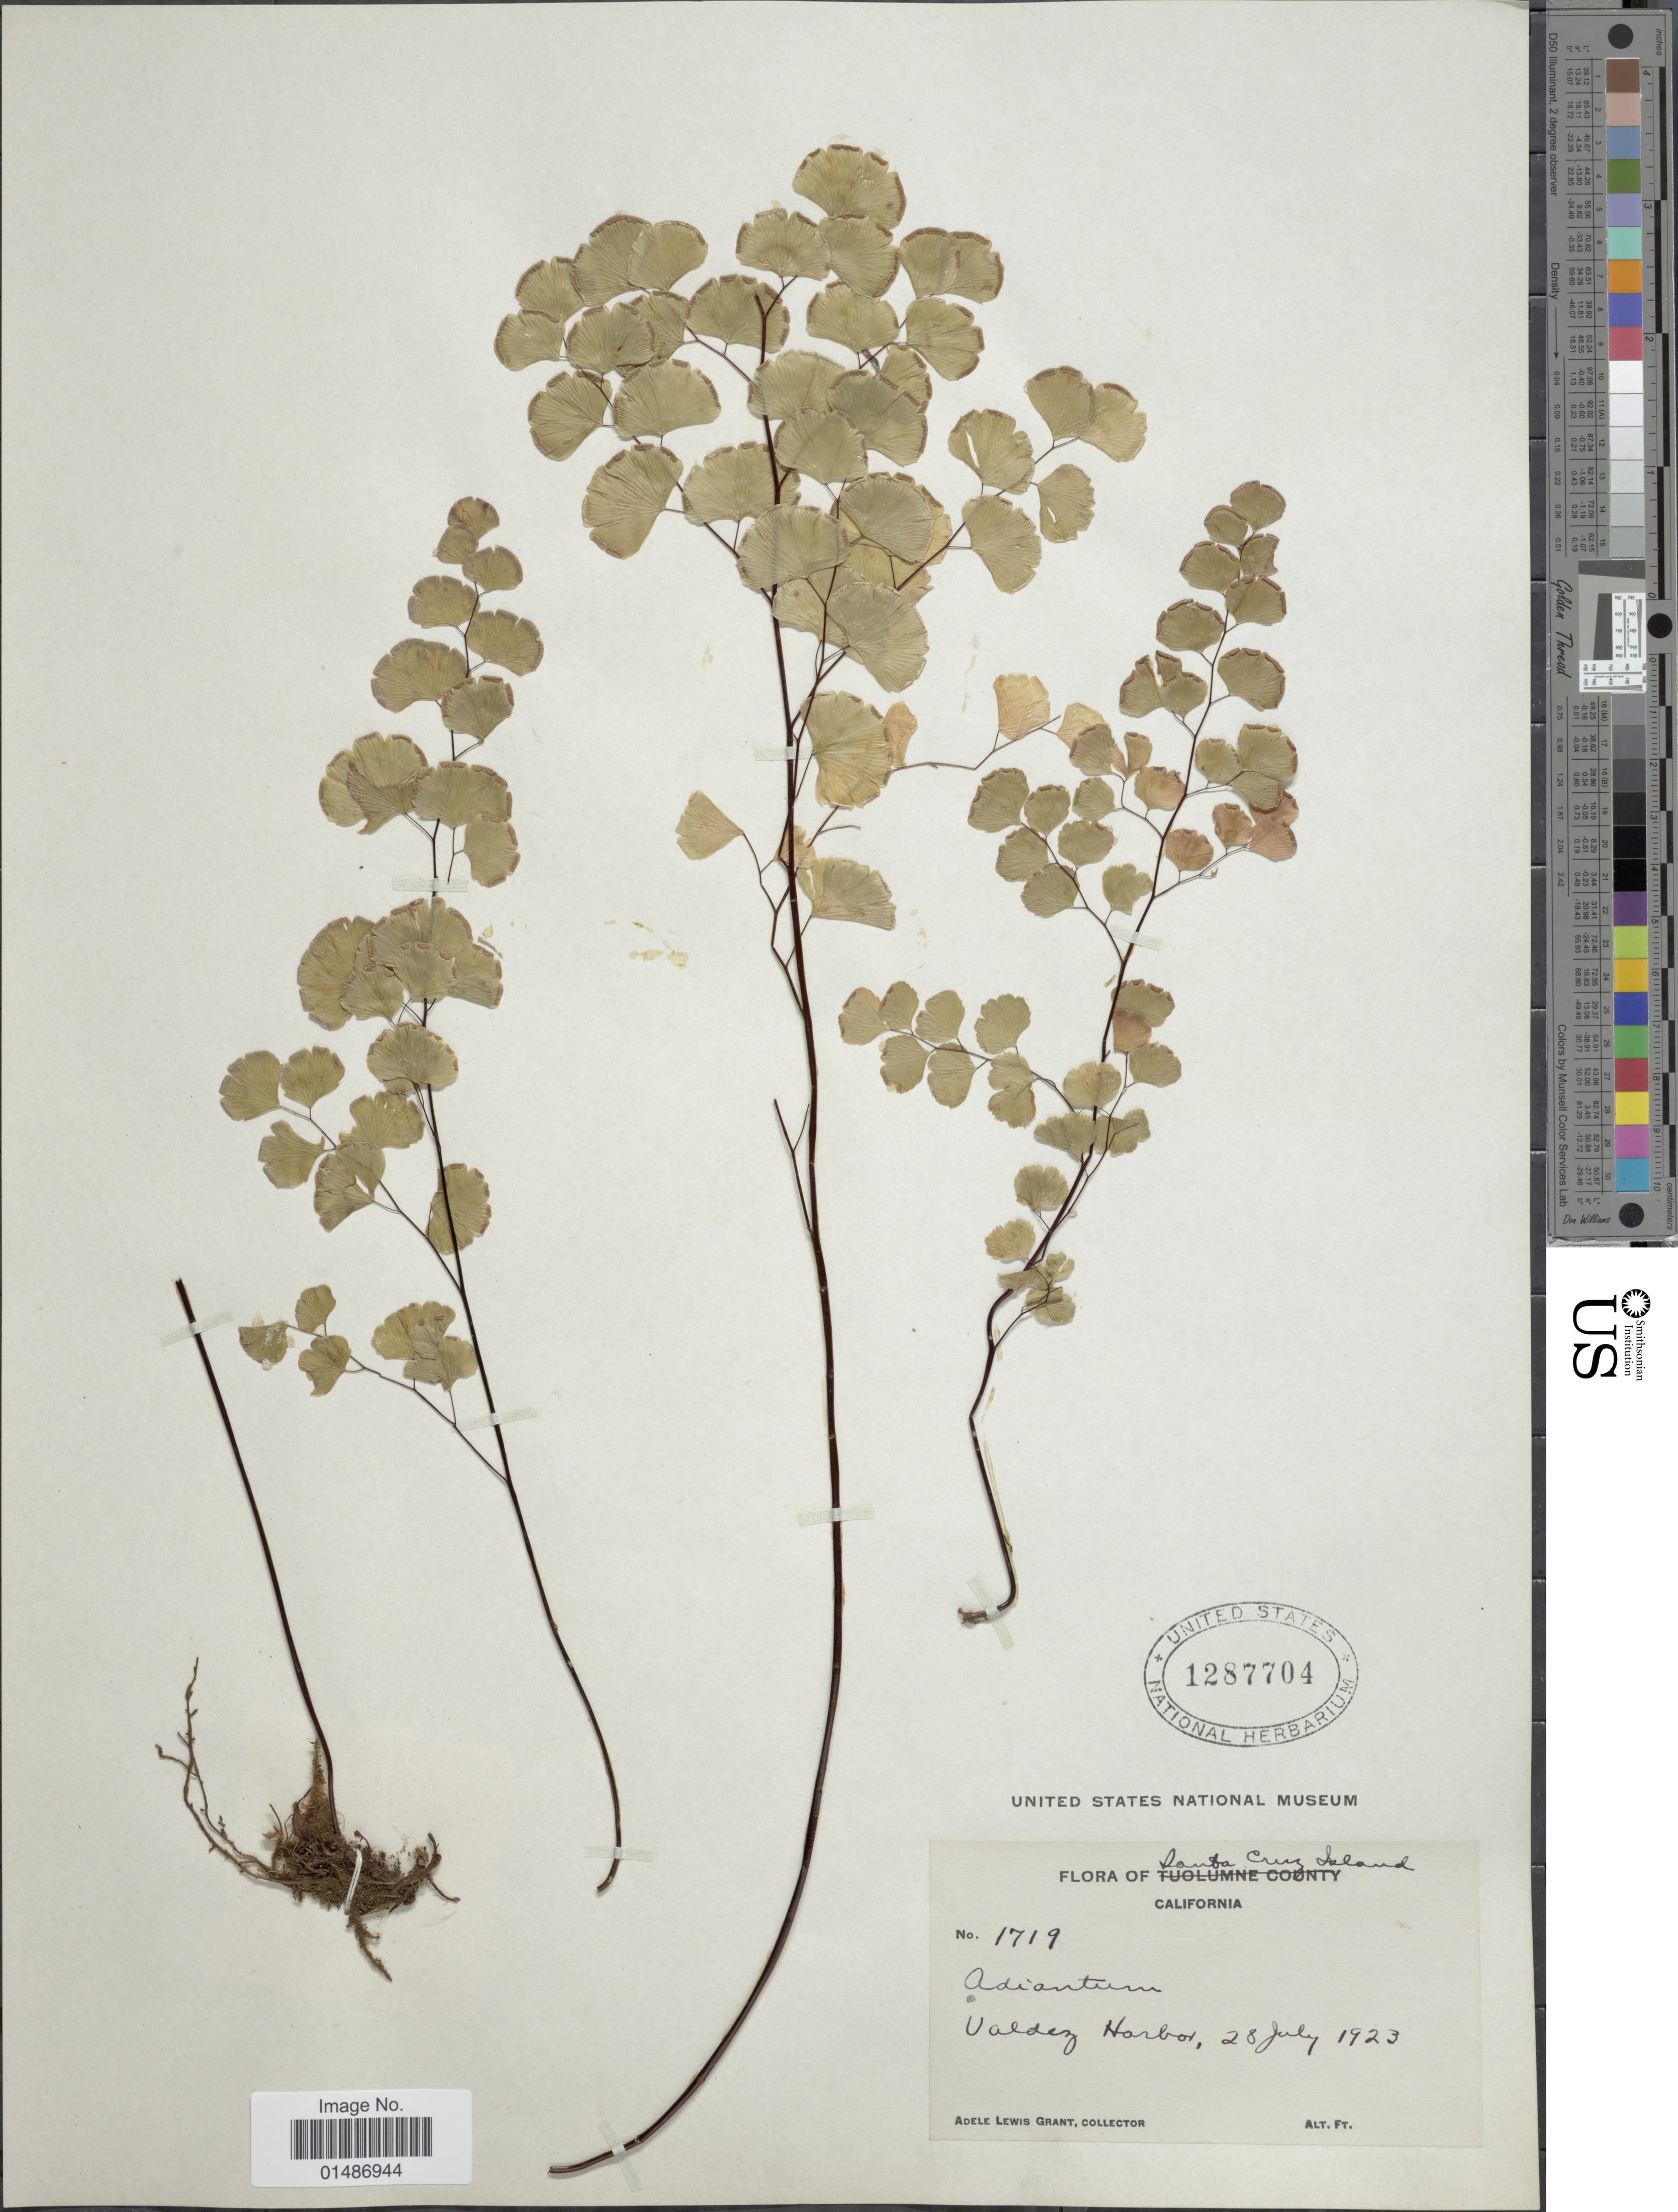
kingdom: Plantae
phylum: Tracheophyta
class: Polypodiopsida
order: Polypodiales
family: Pteridaceae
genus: Adiantum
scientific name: Adiantum jordanii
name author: C.H. Mull.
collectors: A. L. Grant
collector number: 1719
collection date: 1923-07-28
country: United States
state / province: California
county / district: Santa Barbara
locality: Santa Cruz Island. Valdez Harbor.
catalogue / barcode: US 1287704